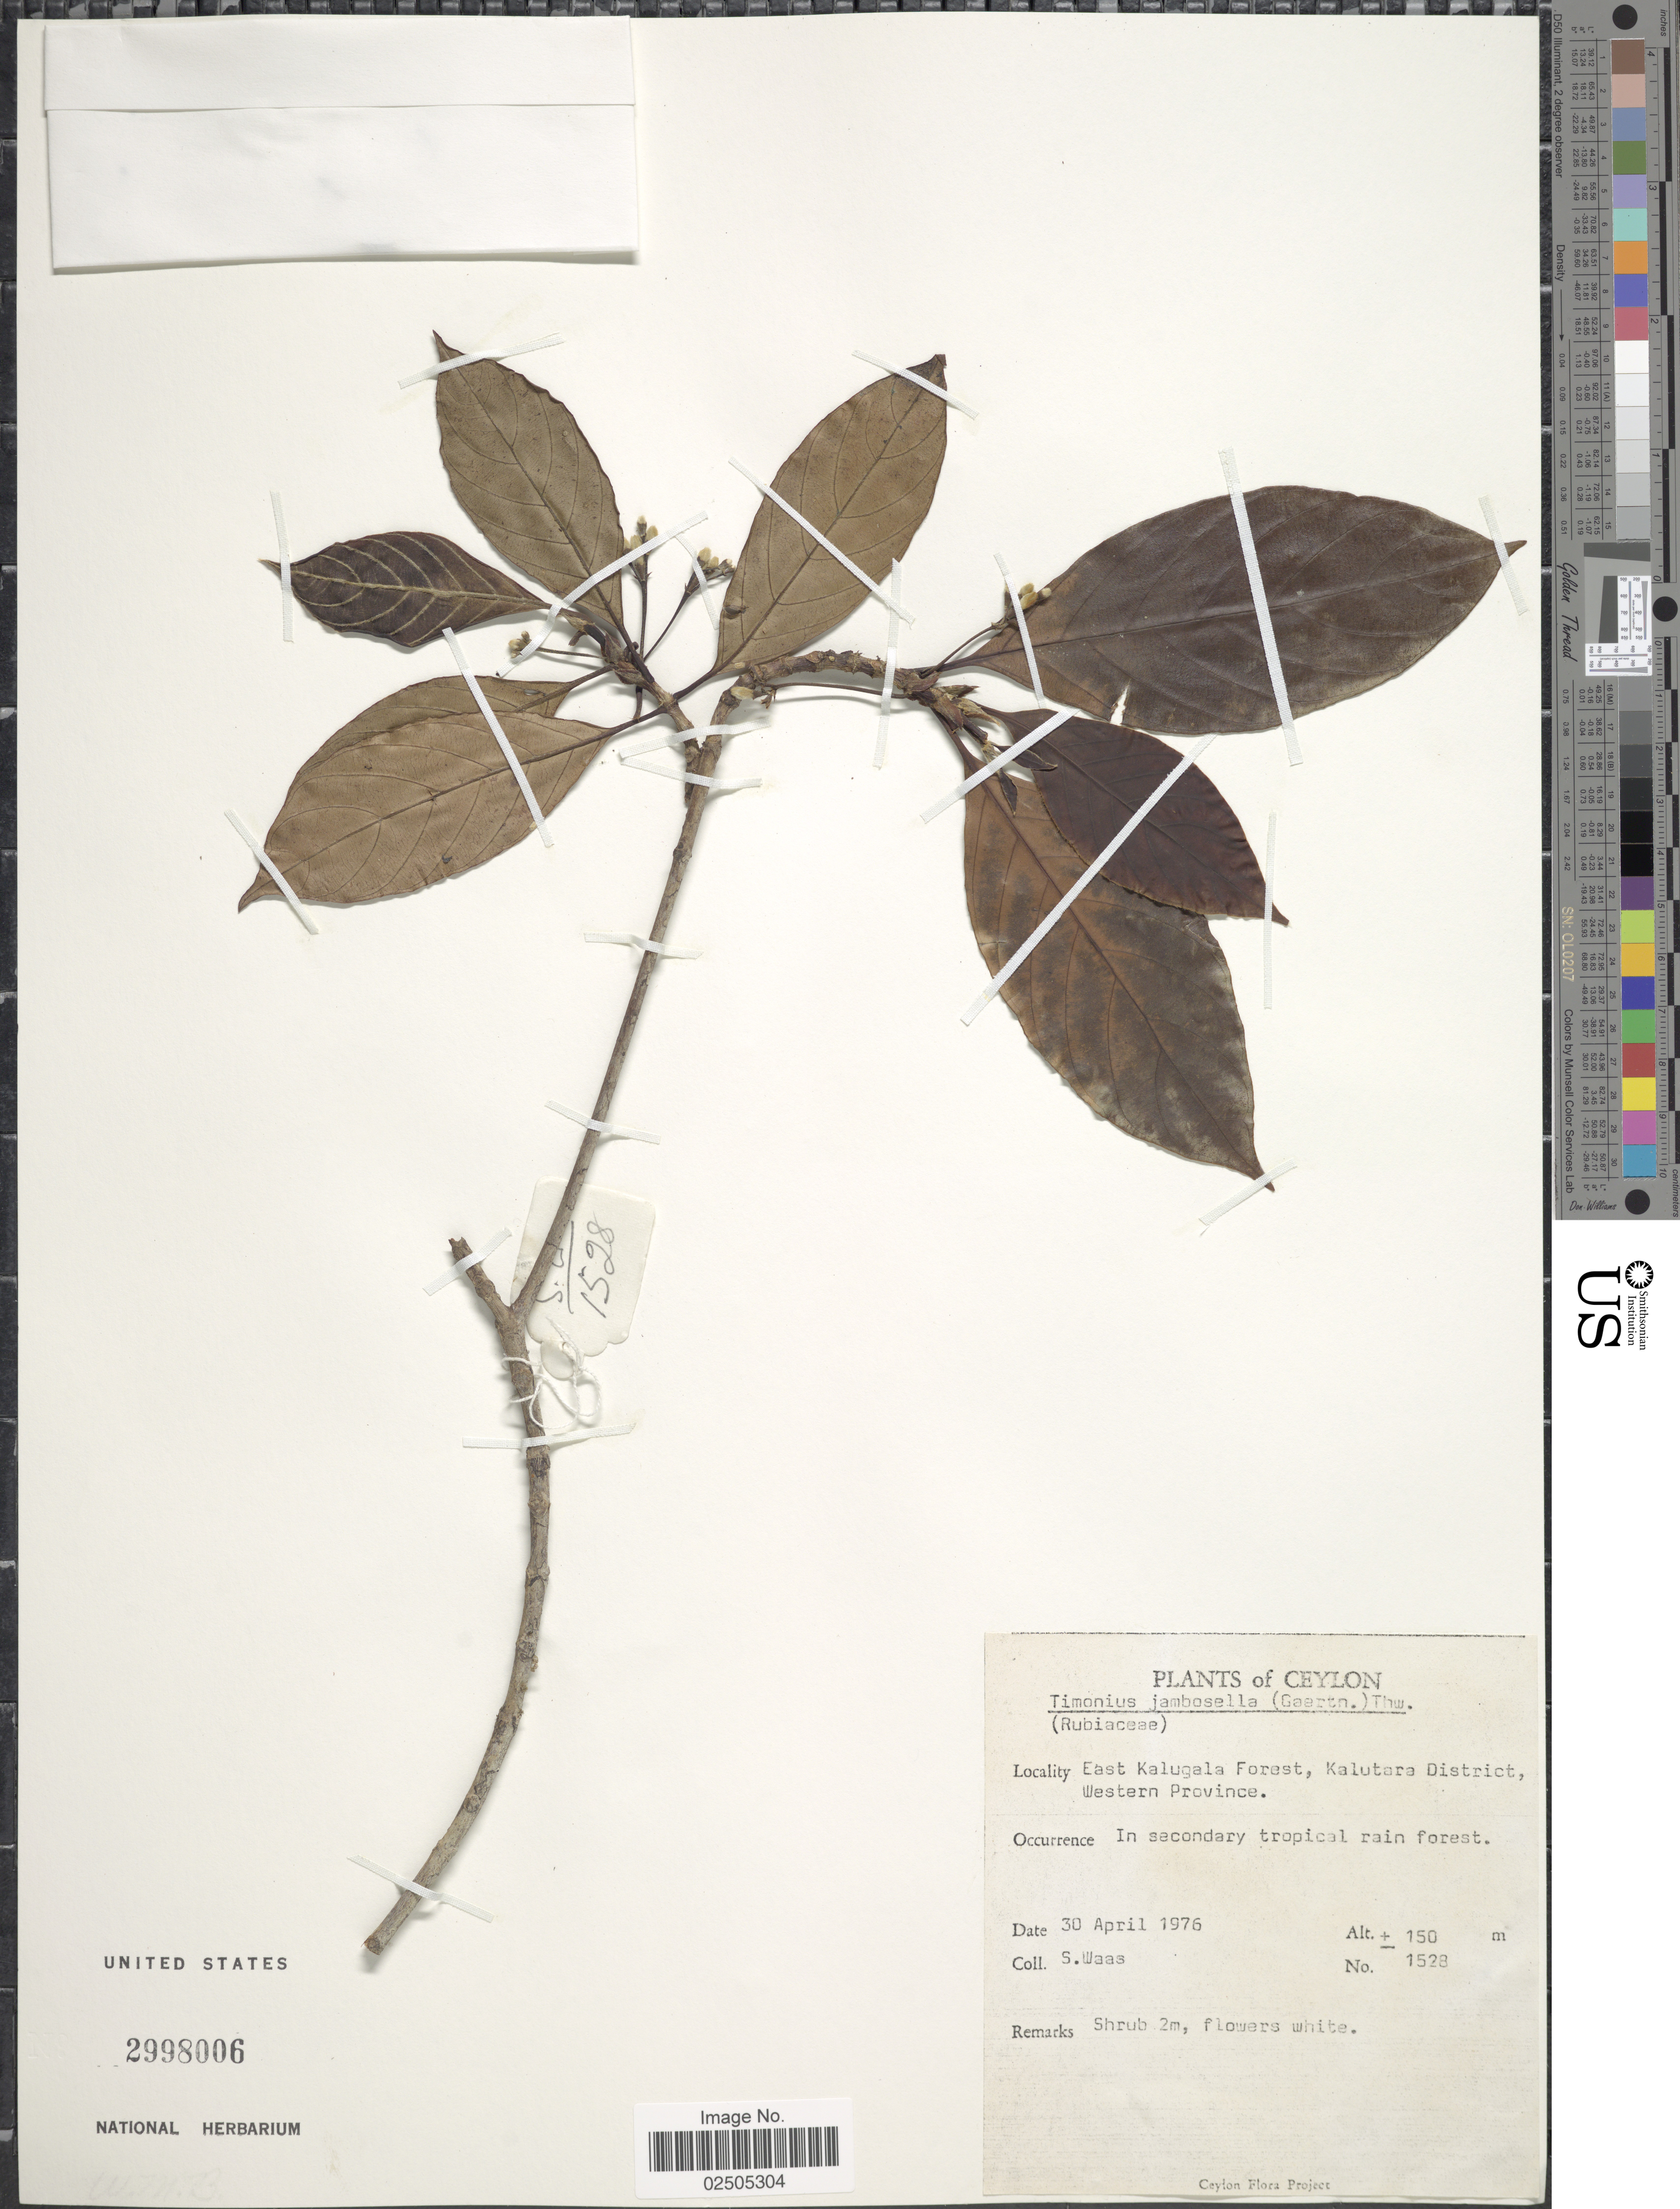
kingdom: Plantae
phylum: Tracheophyta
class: Magnoliopsida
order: Gentianales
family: Rubiaceae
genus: Timonius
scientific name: Timonius jambosella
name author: Thwaites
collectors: S. Waas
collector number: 1528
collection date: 1976-04-30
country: Sri Lanka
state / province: Western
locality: Ceylon, East Kalugala Forest, Kalutara District, Western Province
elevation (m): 150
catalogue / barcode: US 2998006